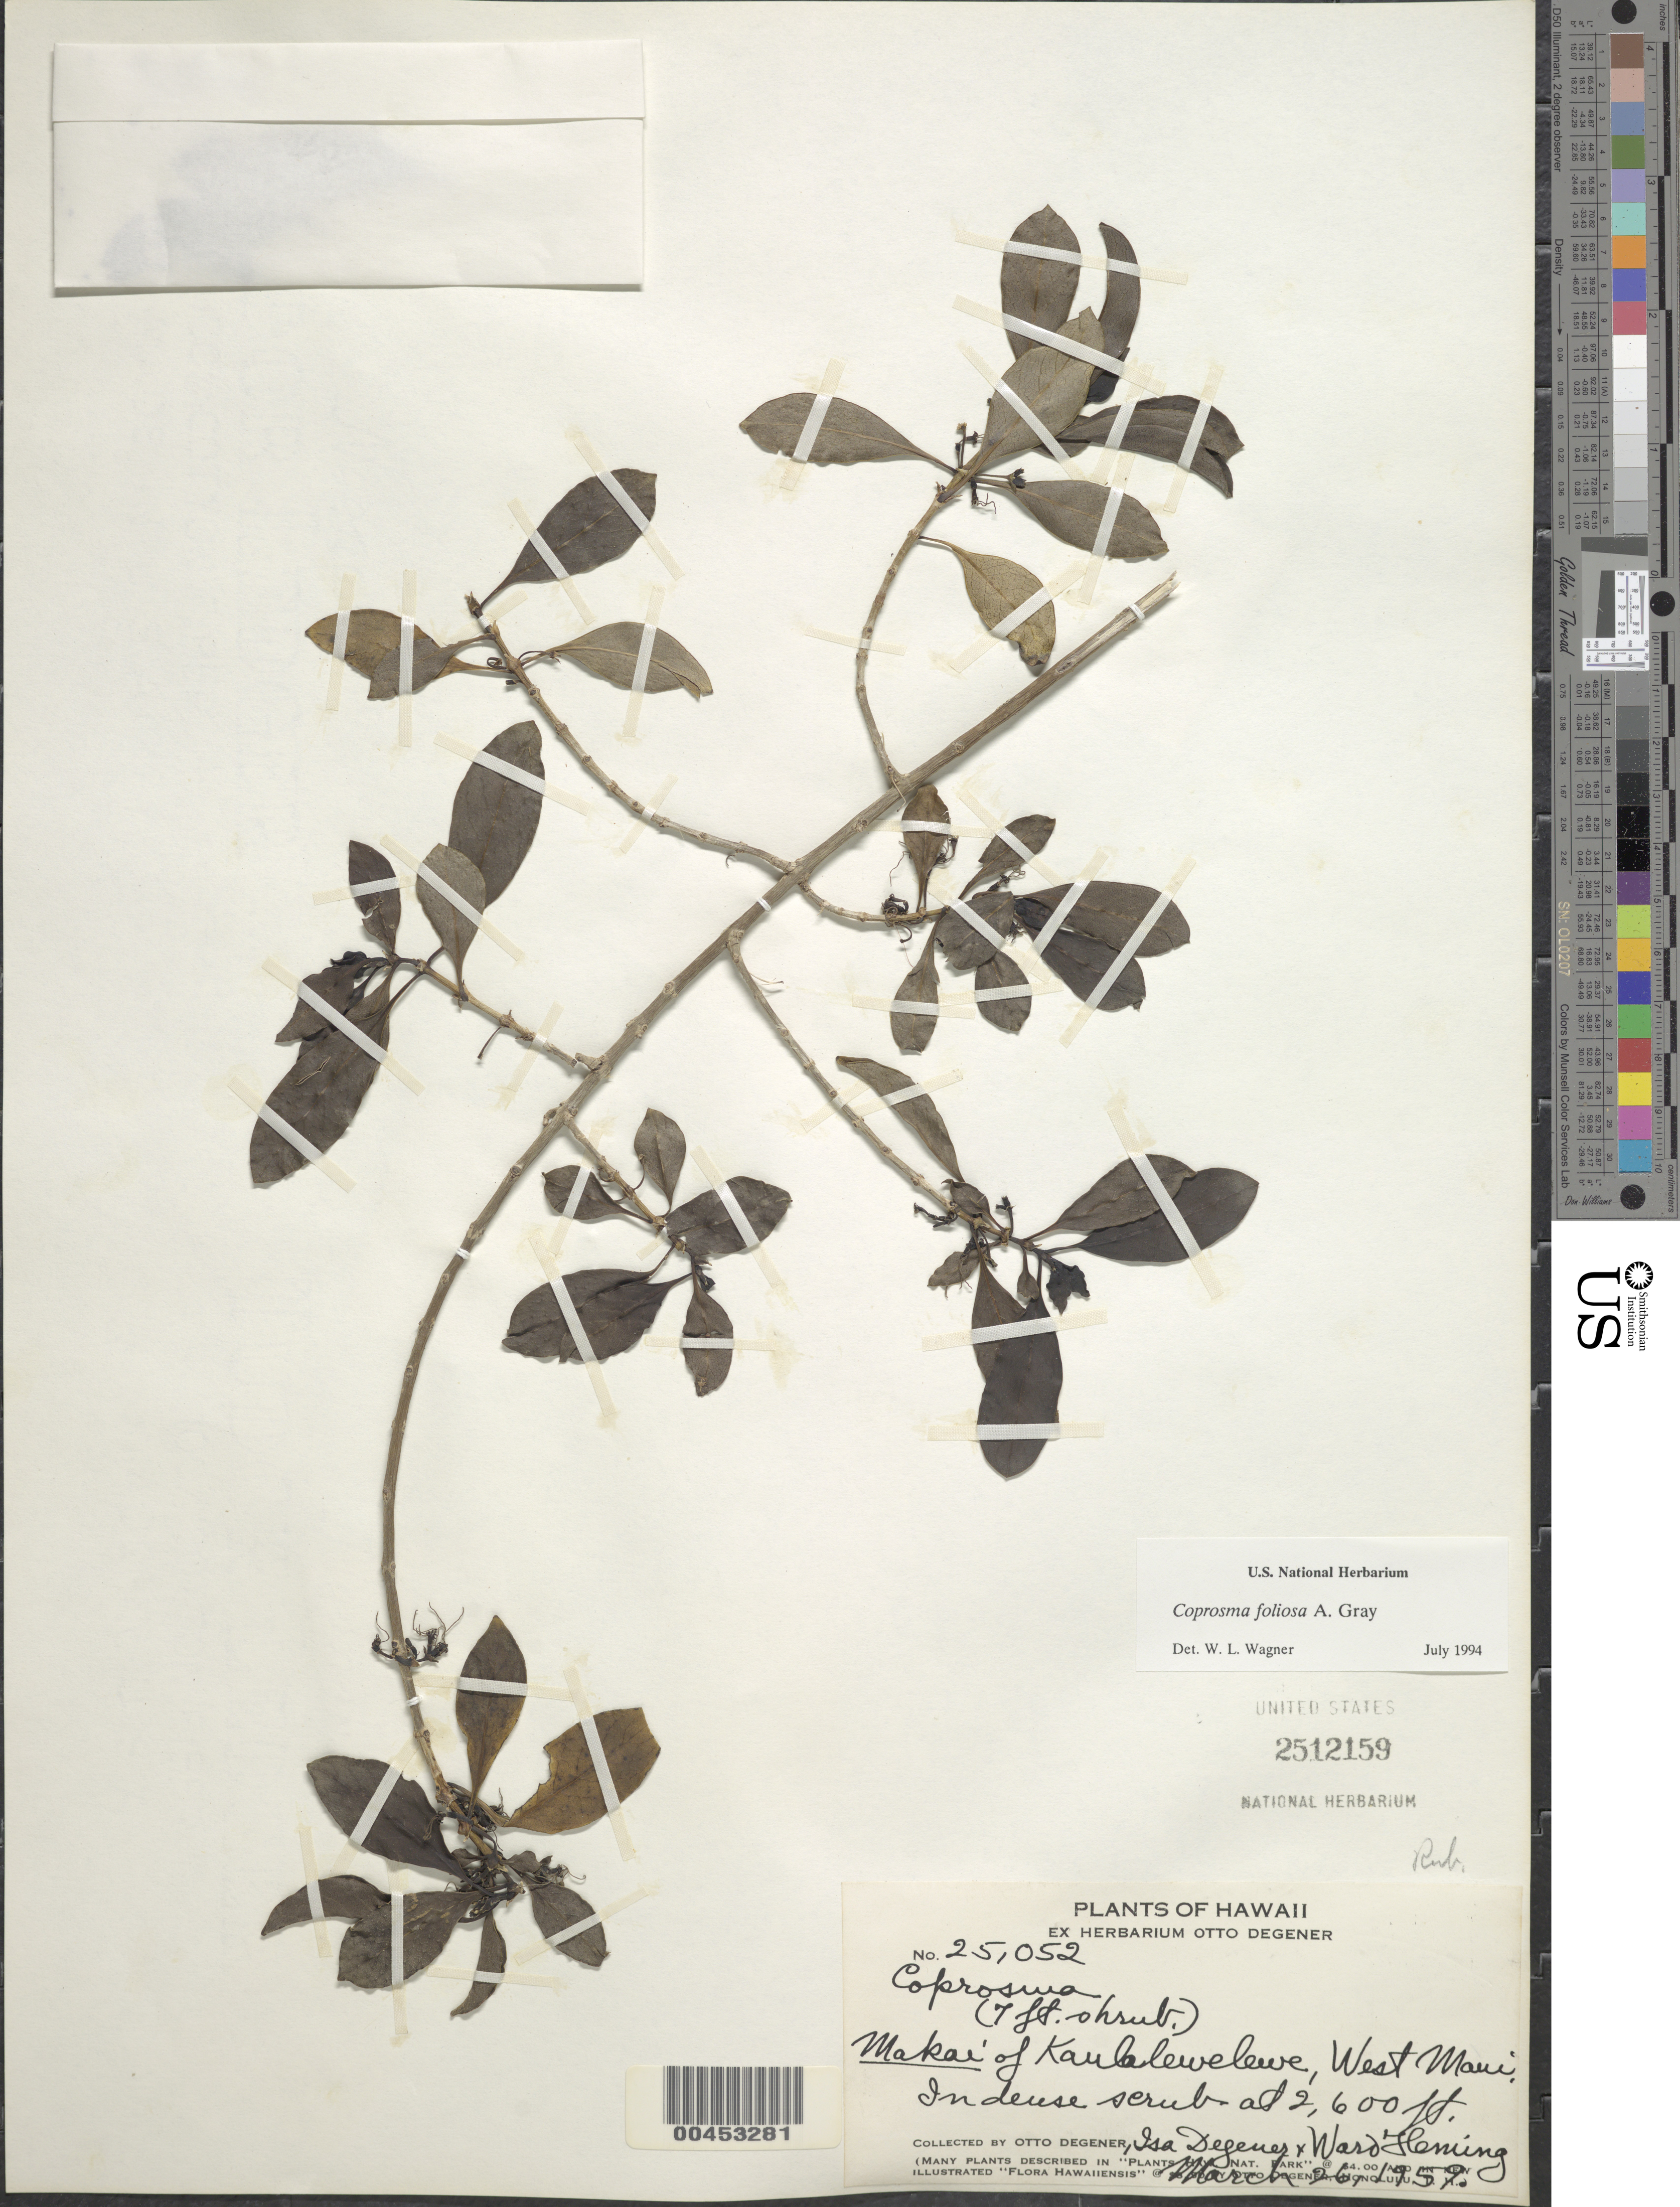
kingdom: Plantae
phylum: Tracheophyta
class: Magnoliopsida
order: Gentianales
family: Rubiaceae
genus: Coprosma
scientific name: Coprosma foliosa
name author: A. Gray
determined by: Wagner, W. L., (BOT), Smithsonian Institution - National Museum of Natural History (UNITED STATES)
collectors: O. Degener, I. Degener & W. Fleming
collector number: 25052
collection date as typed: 26 Mar 1959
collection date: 1959-03-26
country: United States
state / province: Hawaii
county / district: Maui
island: Maui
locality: Makai of Kaulalewelewe, W Maui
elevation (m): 792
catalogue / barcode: US 2512159